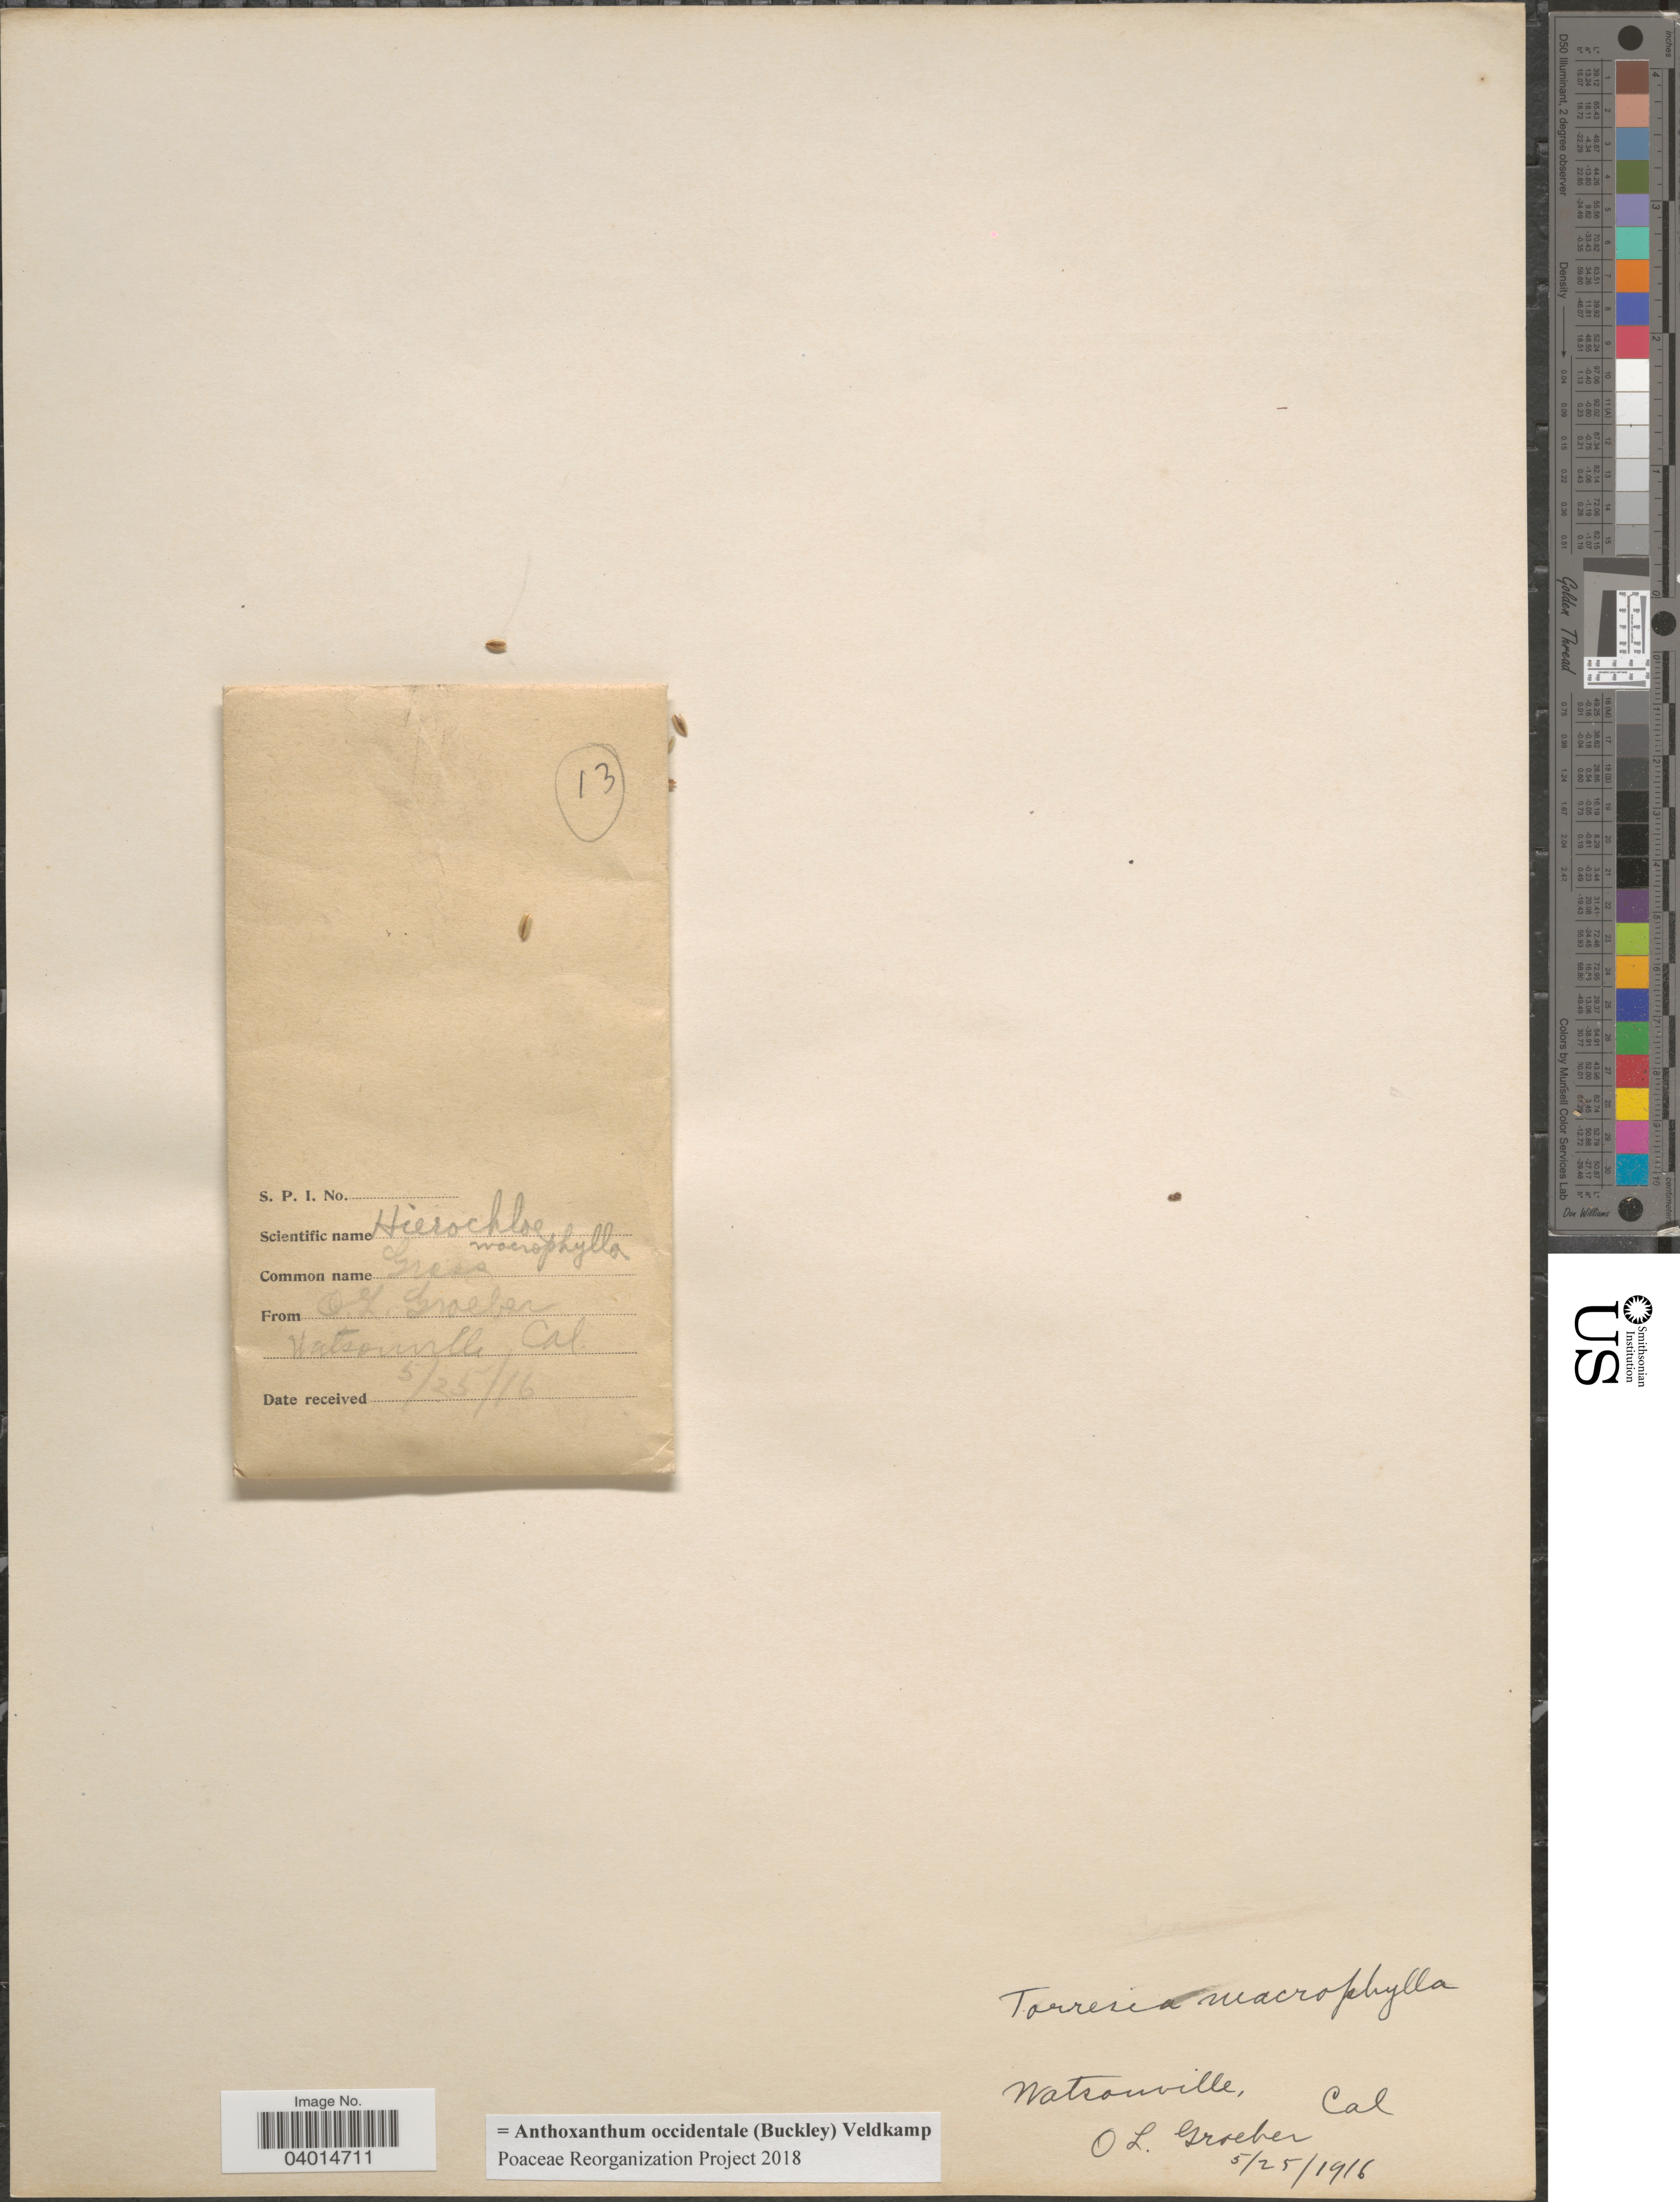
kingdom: Plantae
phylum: Tracheophyta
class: Liliopsida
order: Poales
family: Poaceae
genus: Anthoxanthum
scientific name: Anthoxanthum occidentale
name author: (Buckley) Veldkamp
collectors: O. Groebner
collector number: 13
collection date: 1916-05-25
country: United States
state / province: California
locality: Watsonville.